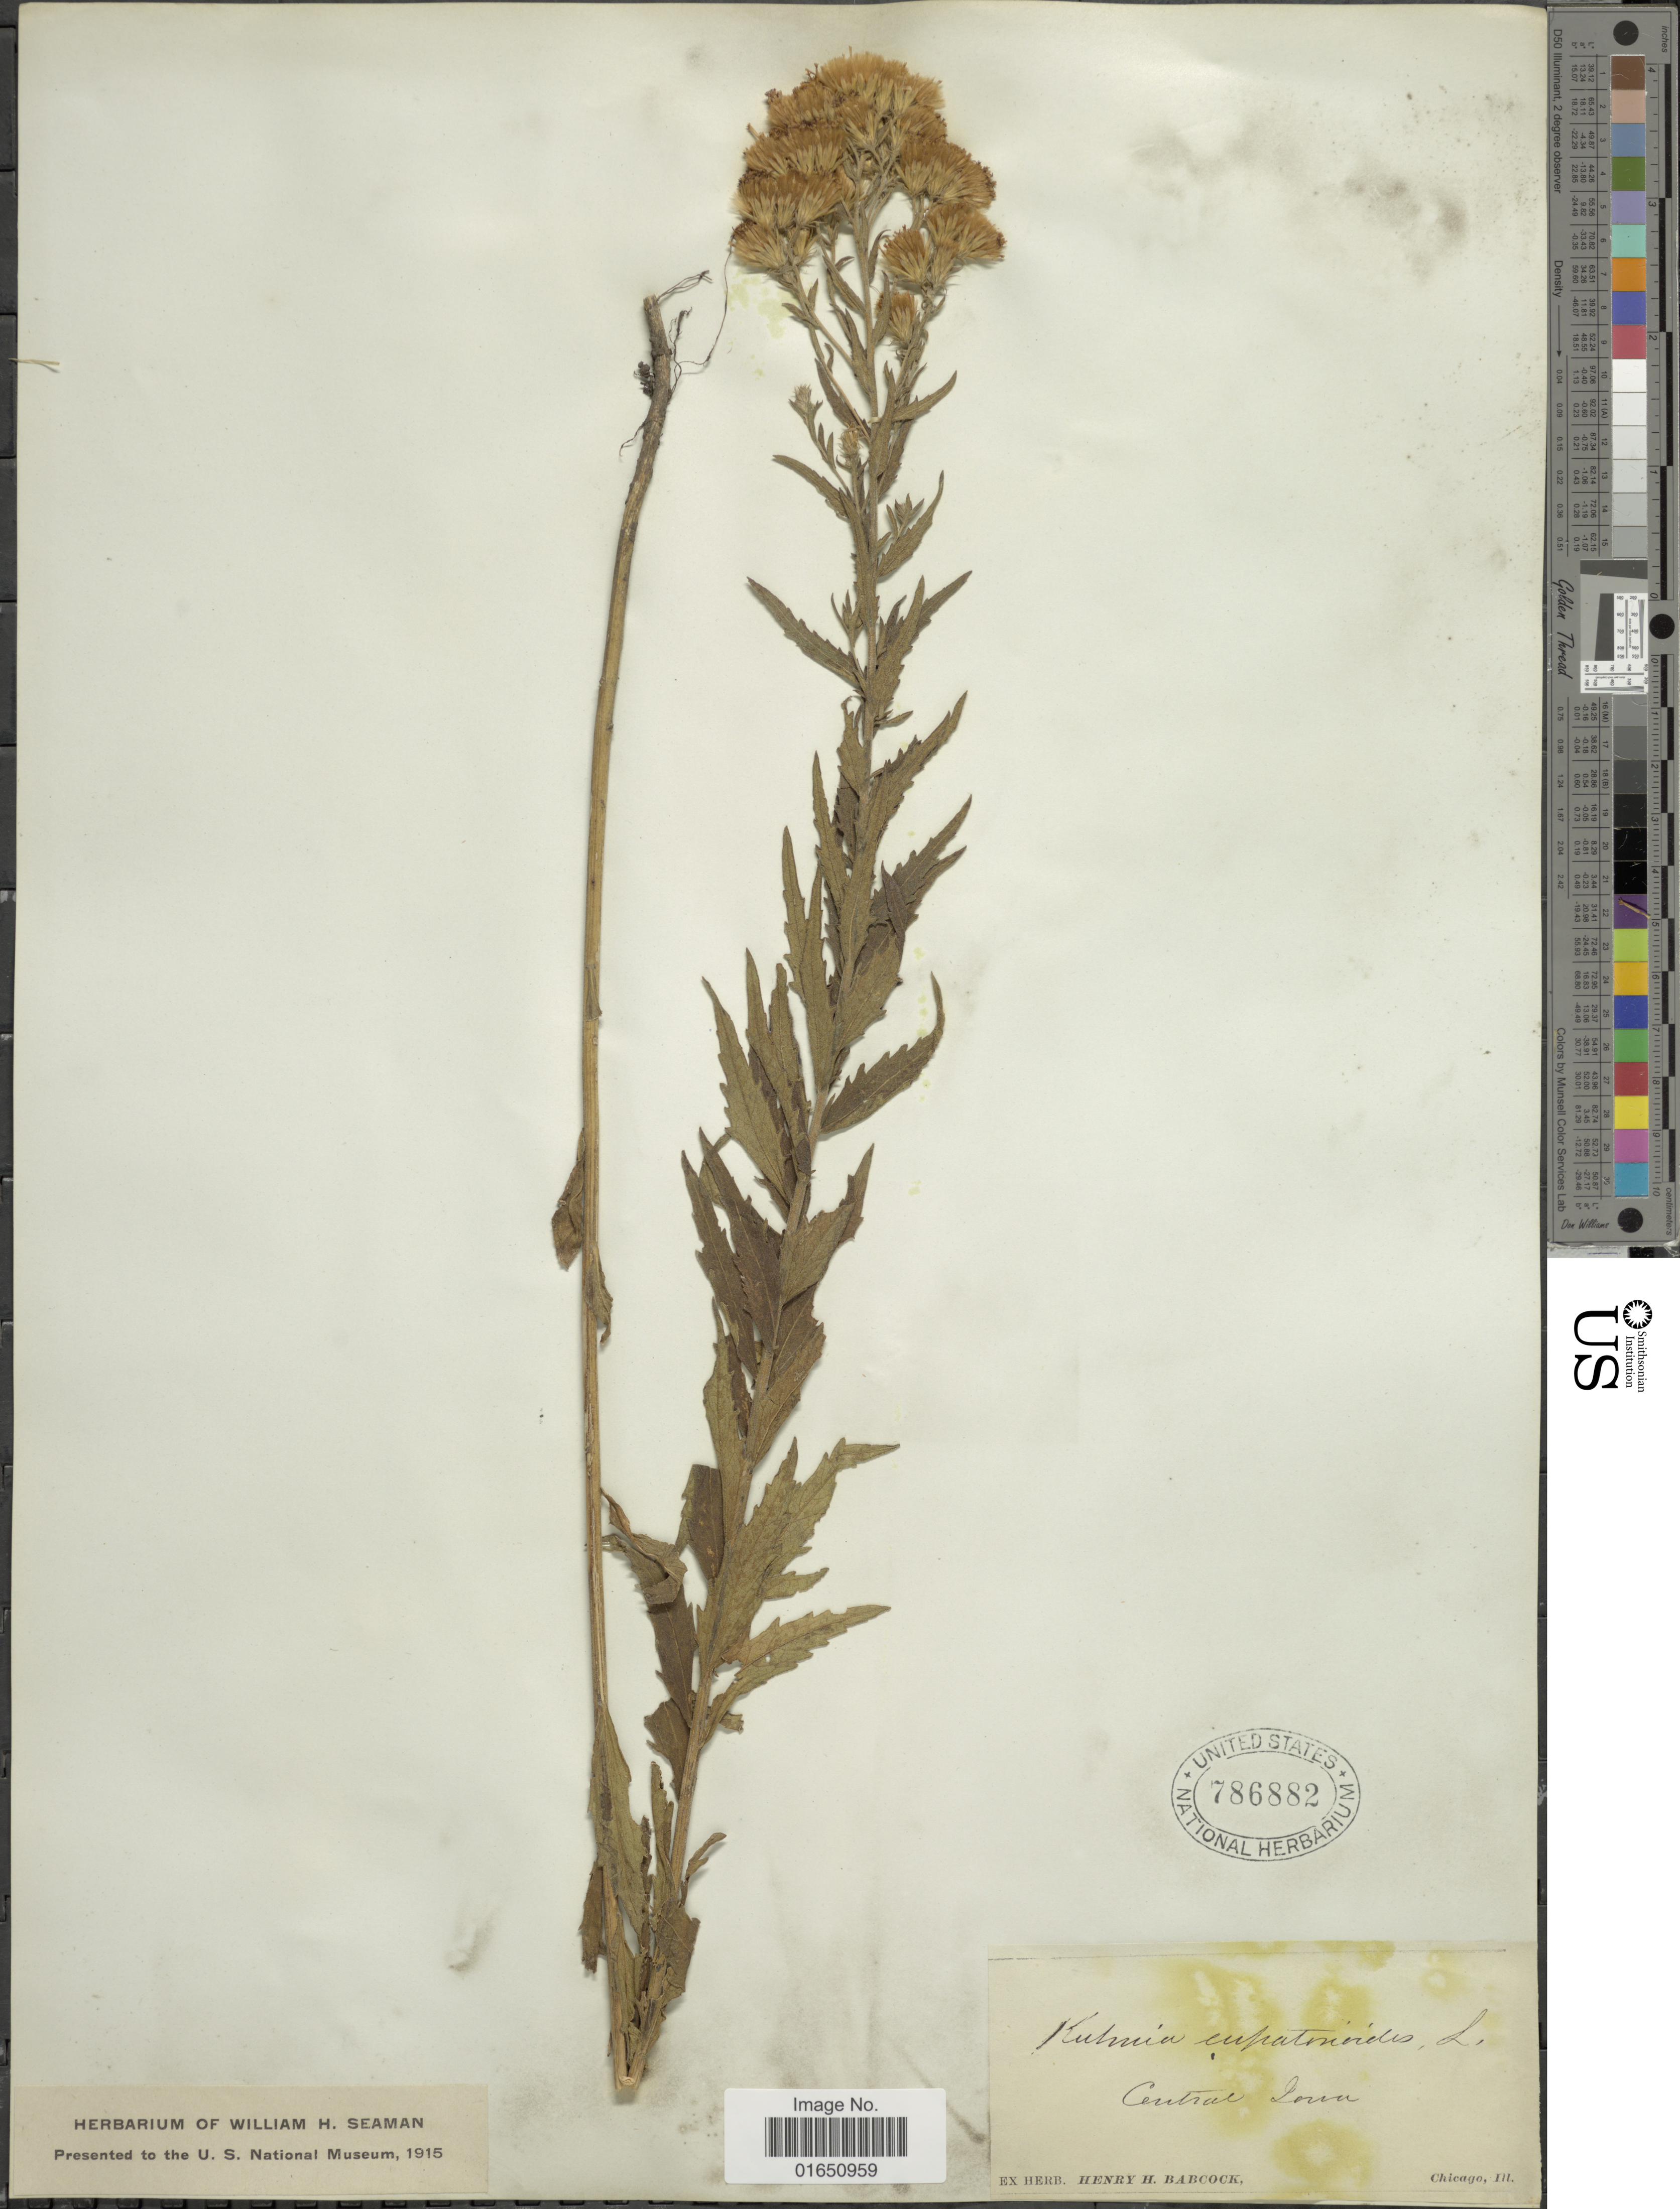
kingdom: Plantae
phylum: Tracheophyta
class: Magnoliopsida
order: Asterales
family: Asteraceae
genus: Brickellia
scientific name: Brickellia eupatorioides var. corymbulosa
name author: (Torr. & A. Gray) Shinners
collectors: ex herb. Henry Homes Babcock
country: United States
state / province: Iowa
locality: Central Iowa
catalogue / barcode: US 786882